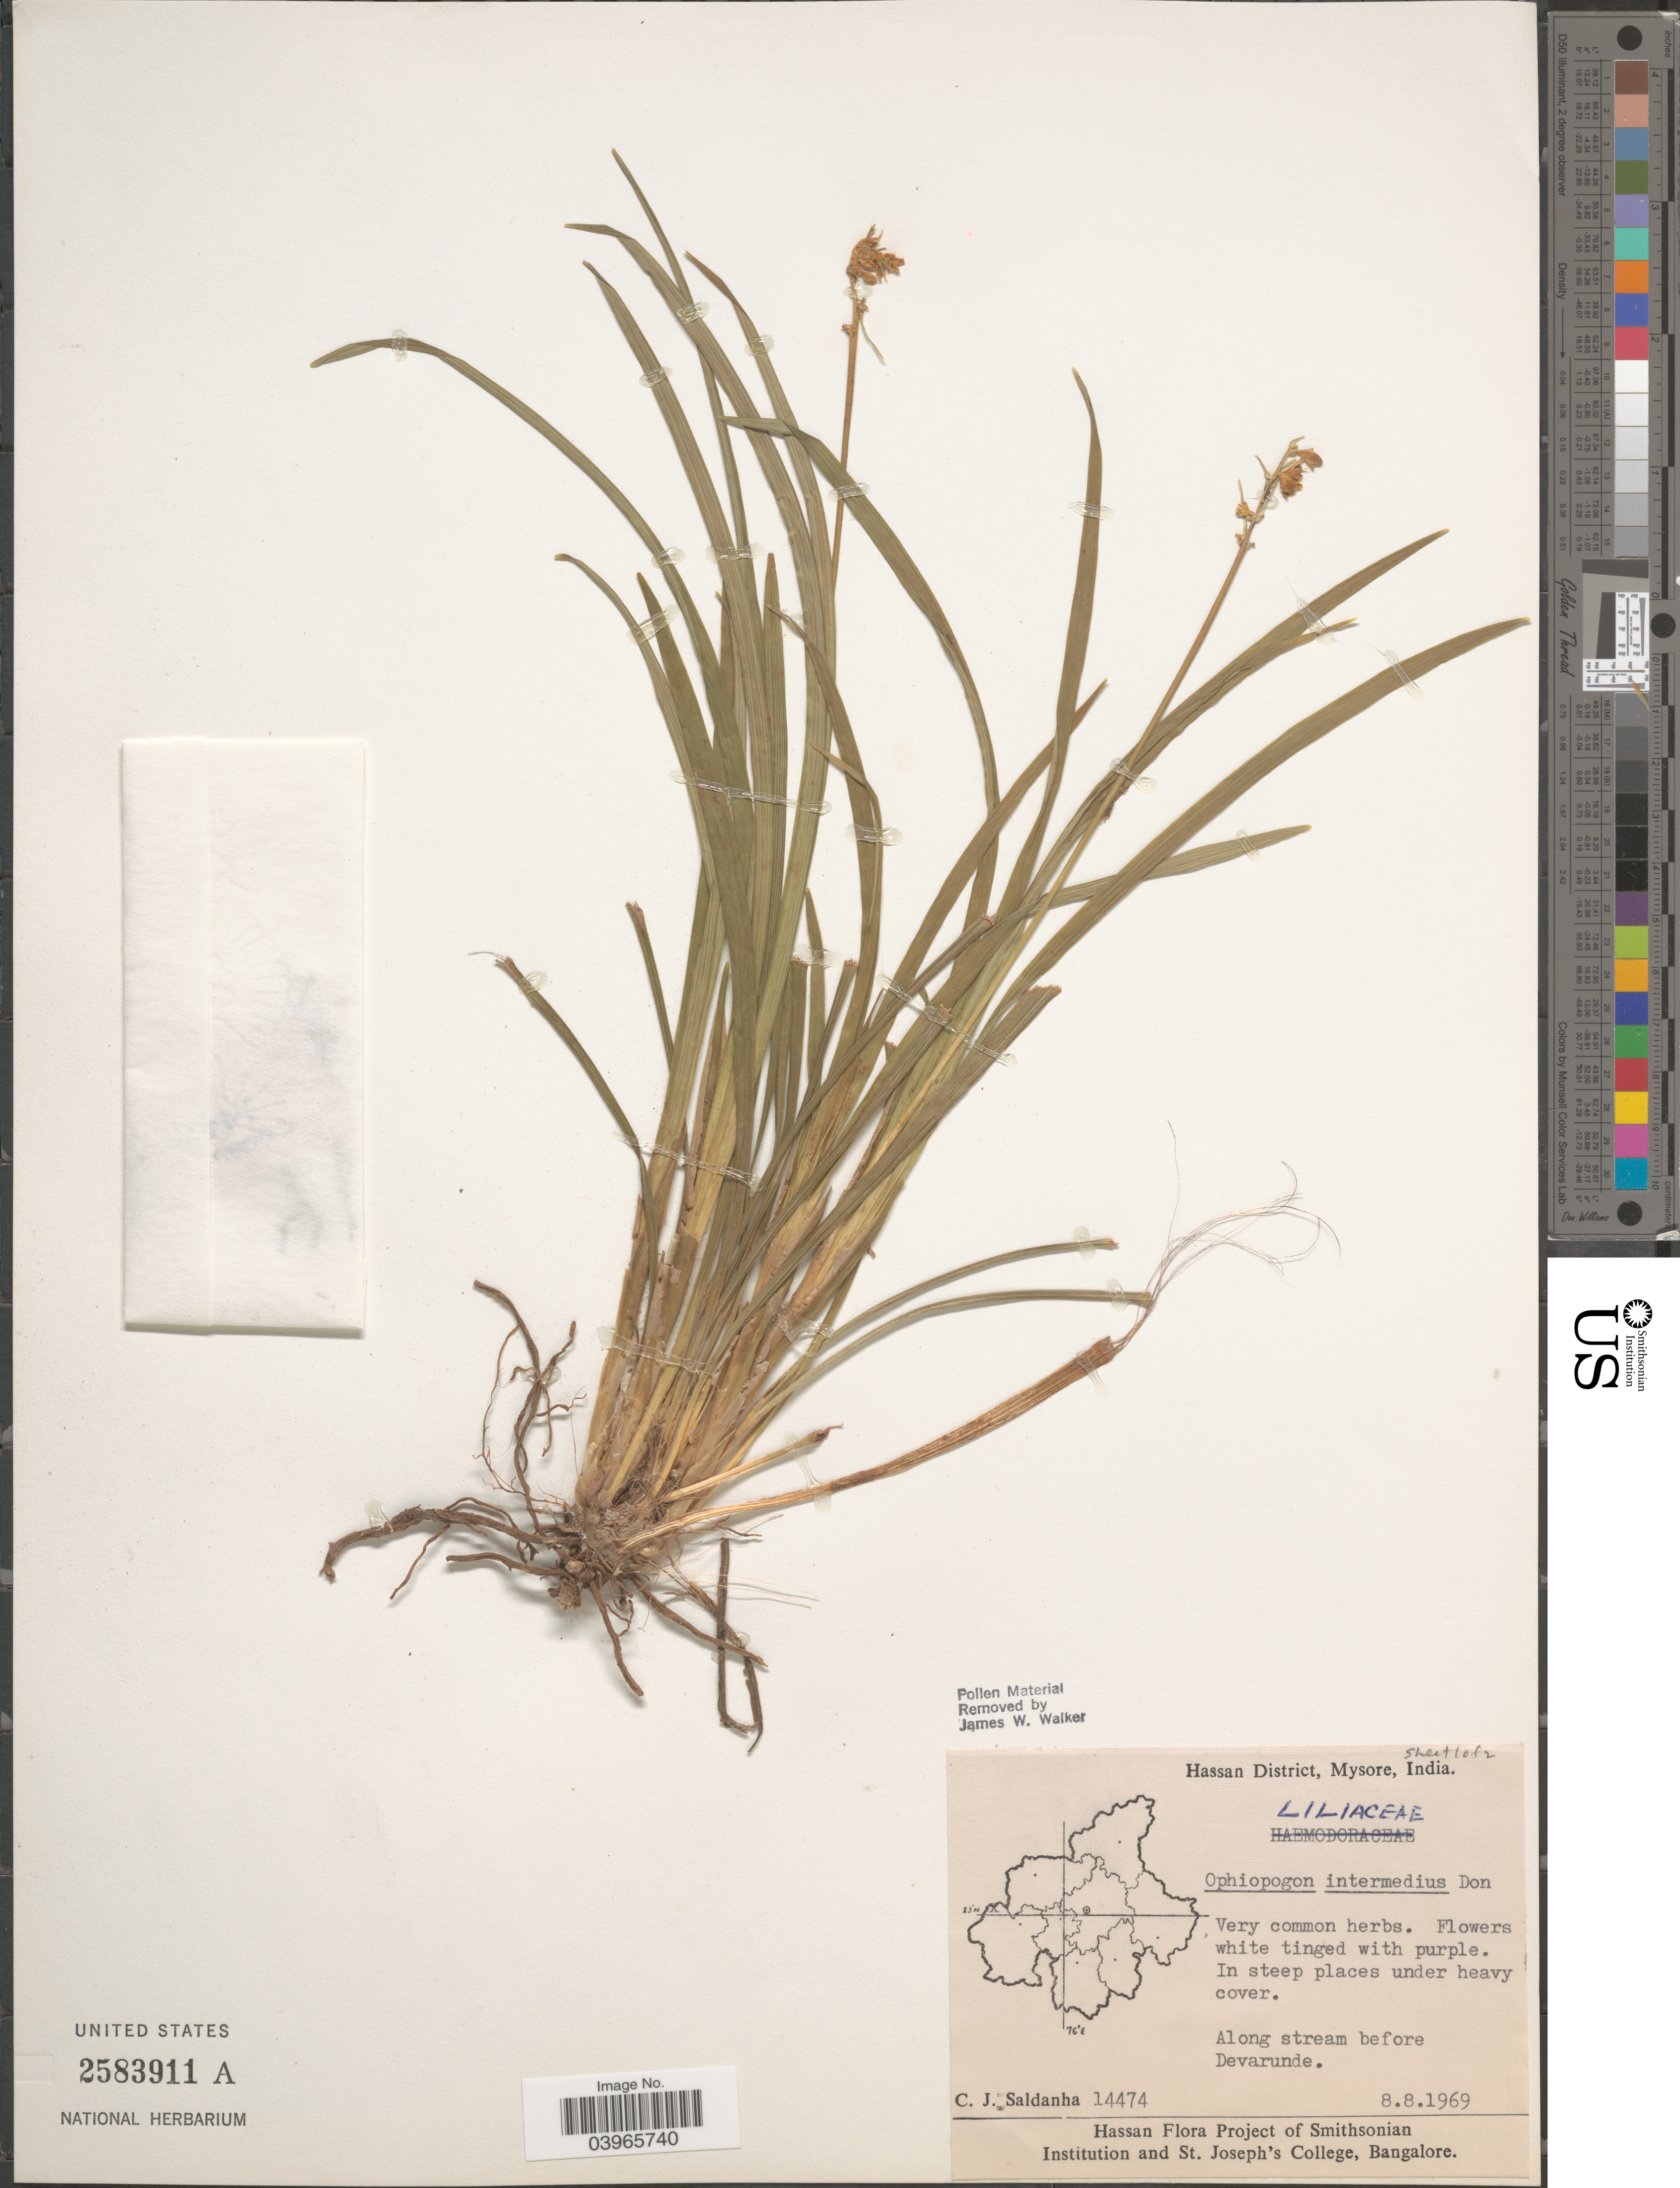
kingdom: Plantae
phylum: Tracheophyta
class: Liliopsida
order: Asparagales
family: Asparagaceae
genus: Ophiopogon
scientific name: Ophiopogon intermedius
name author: D. Don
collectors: C. J. Saldanha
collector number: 14474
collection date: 1969-08-08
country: India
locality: Hassan District, Mysore. Along stream before Devarunde.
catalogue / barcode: US 2583911A